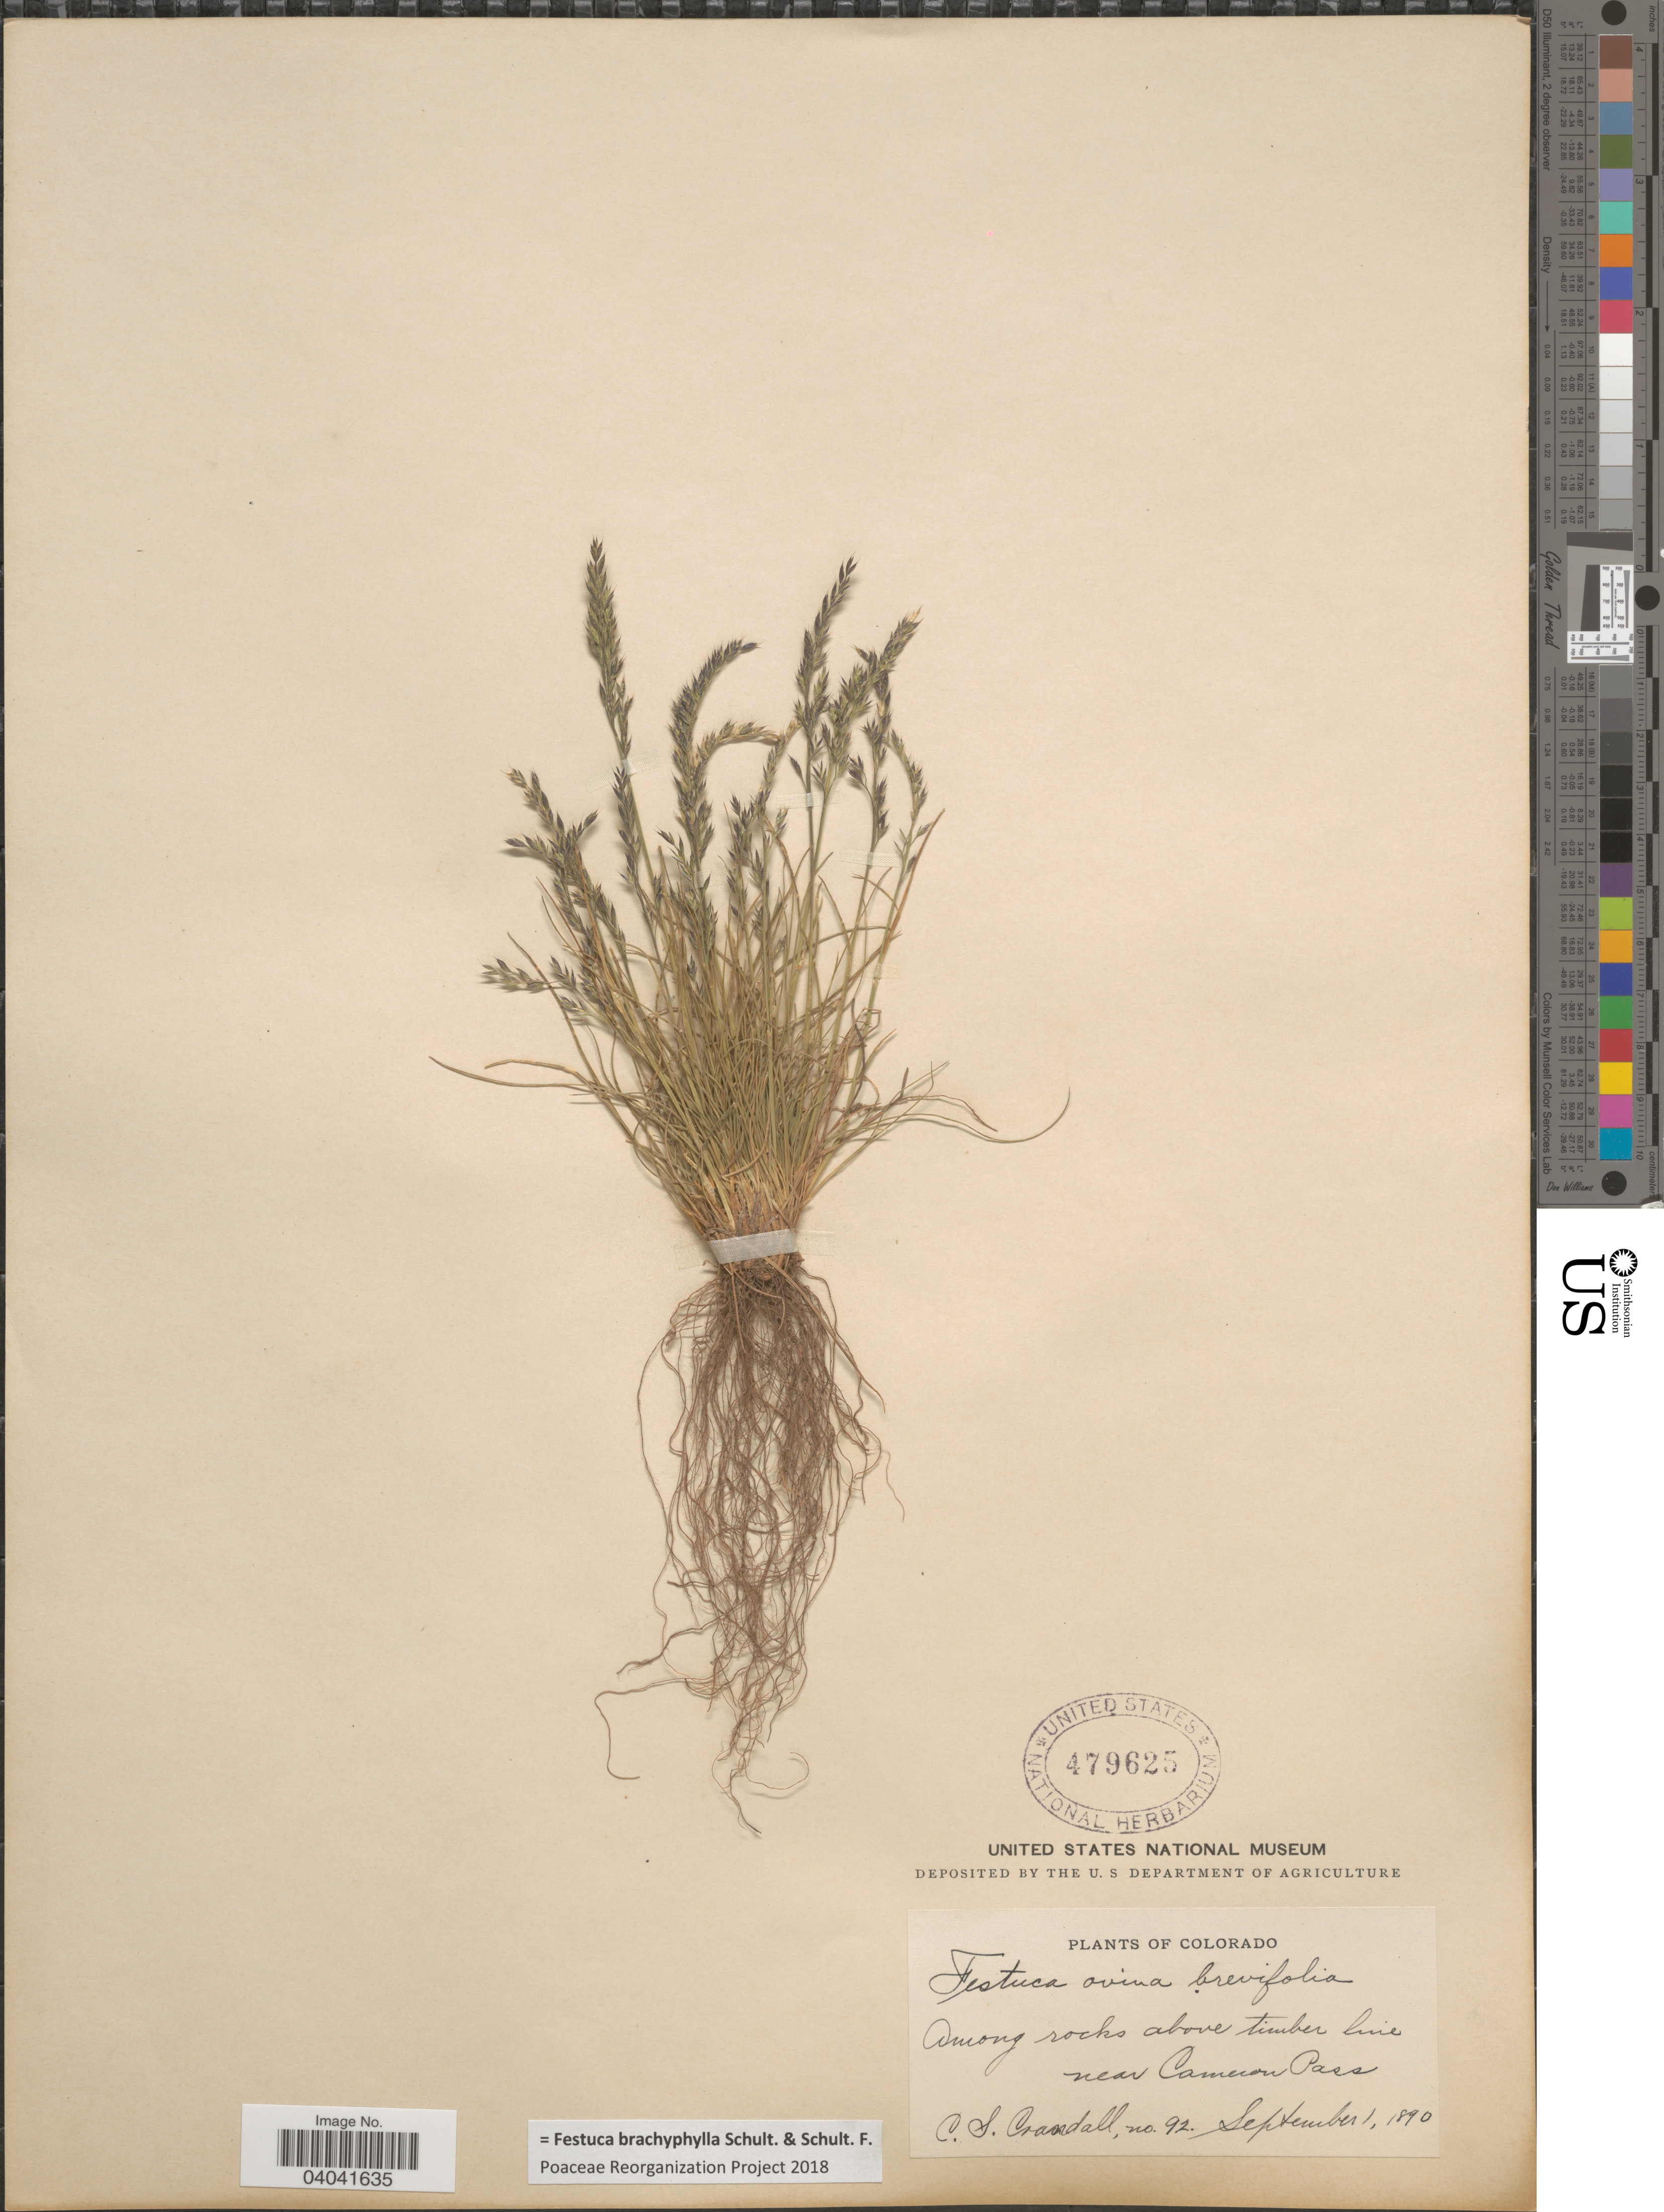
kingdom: Plantae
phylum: Tracheophyta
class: Liliopsida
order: Poales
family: Poaceae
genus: Festuca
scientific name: Festuca brachyphylla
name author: Schult. & Schult. f.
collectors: C. Crandall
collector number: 92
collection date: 1890-09-01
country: United States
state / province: Colorado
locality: Among rocks above timer line near Cameron Pass.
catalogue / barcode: US 479625